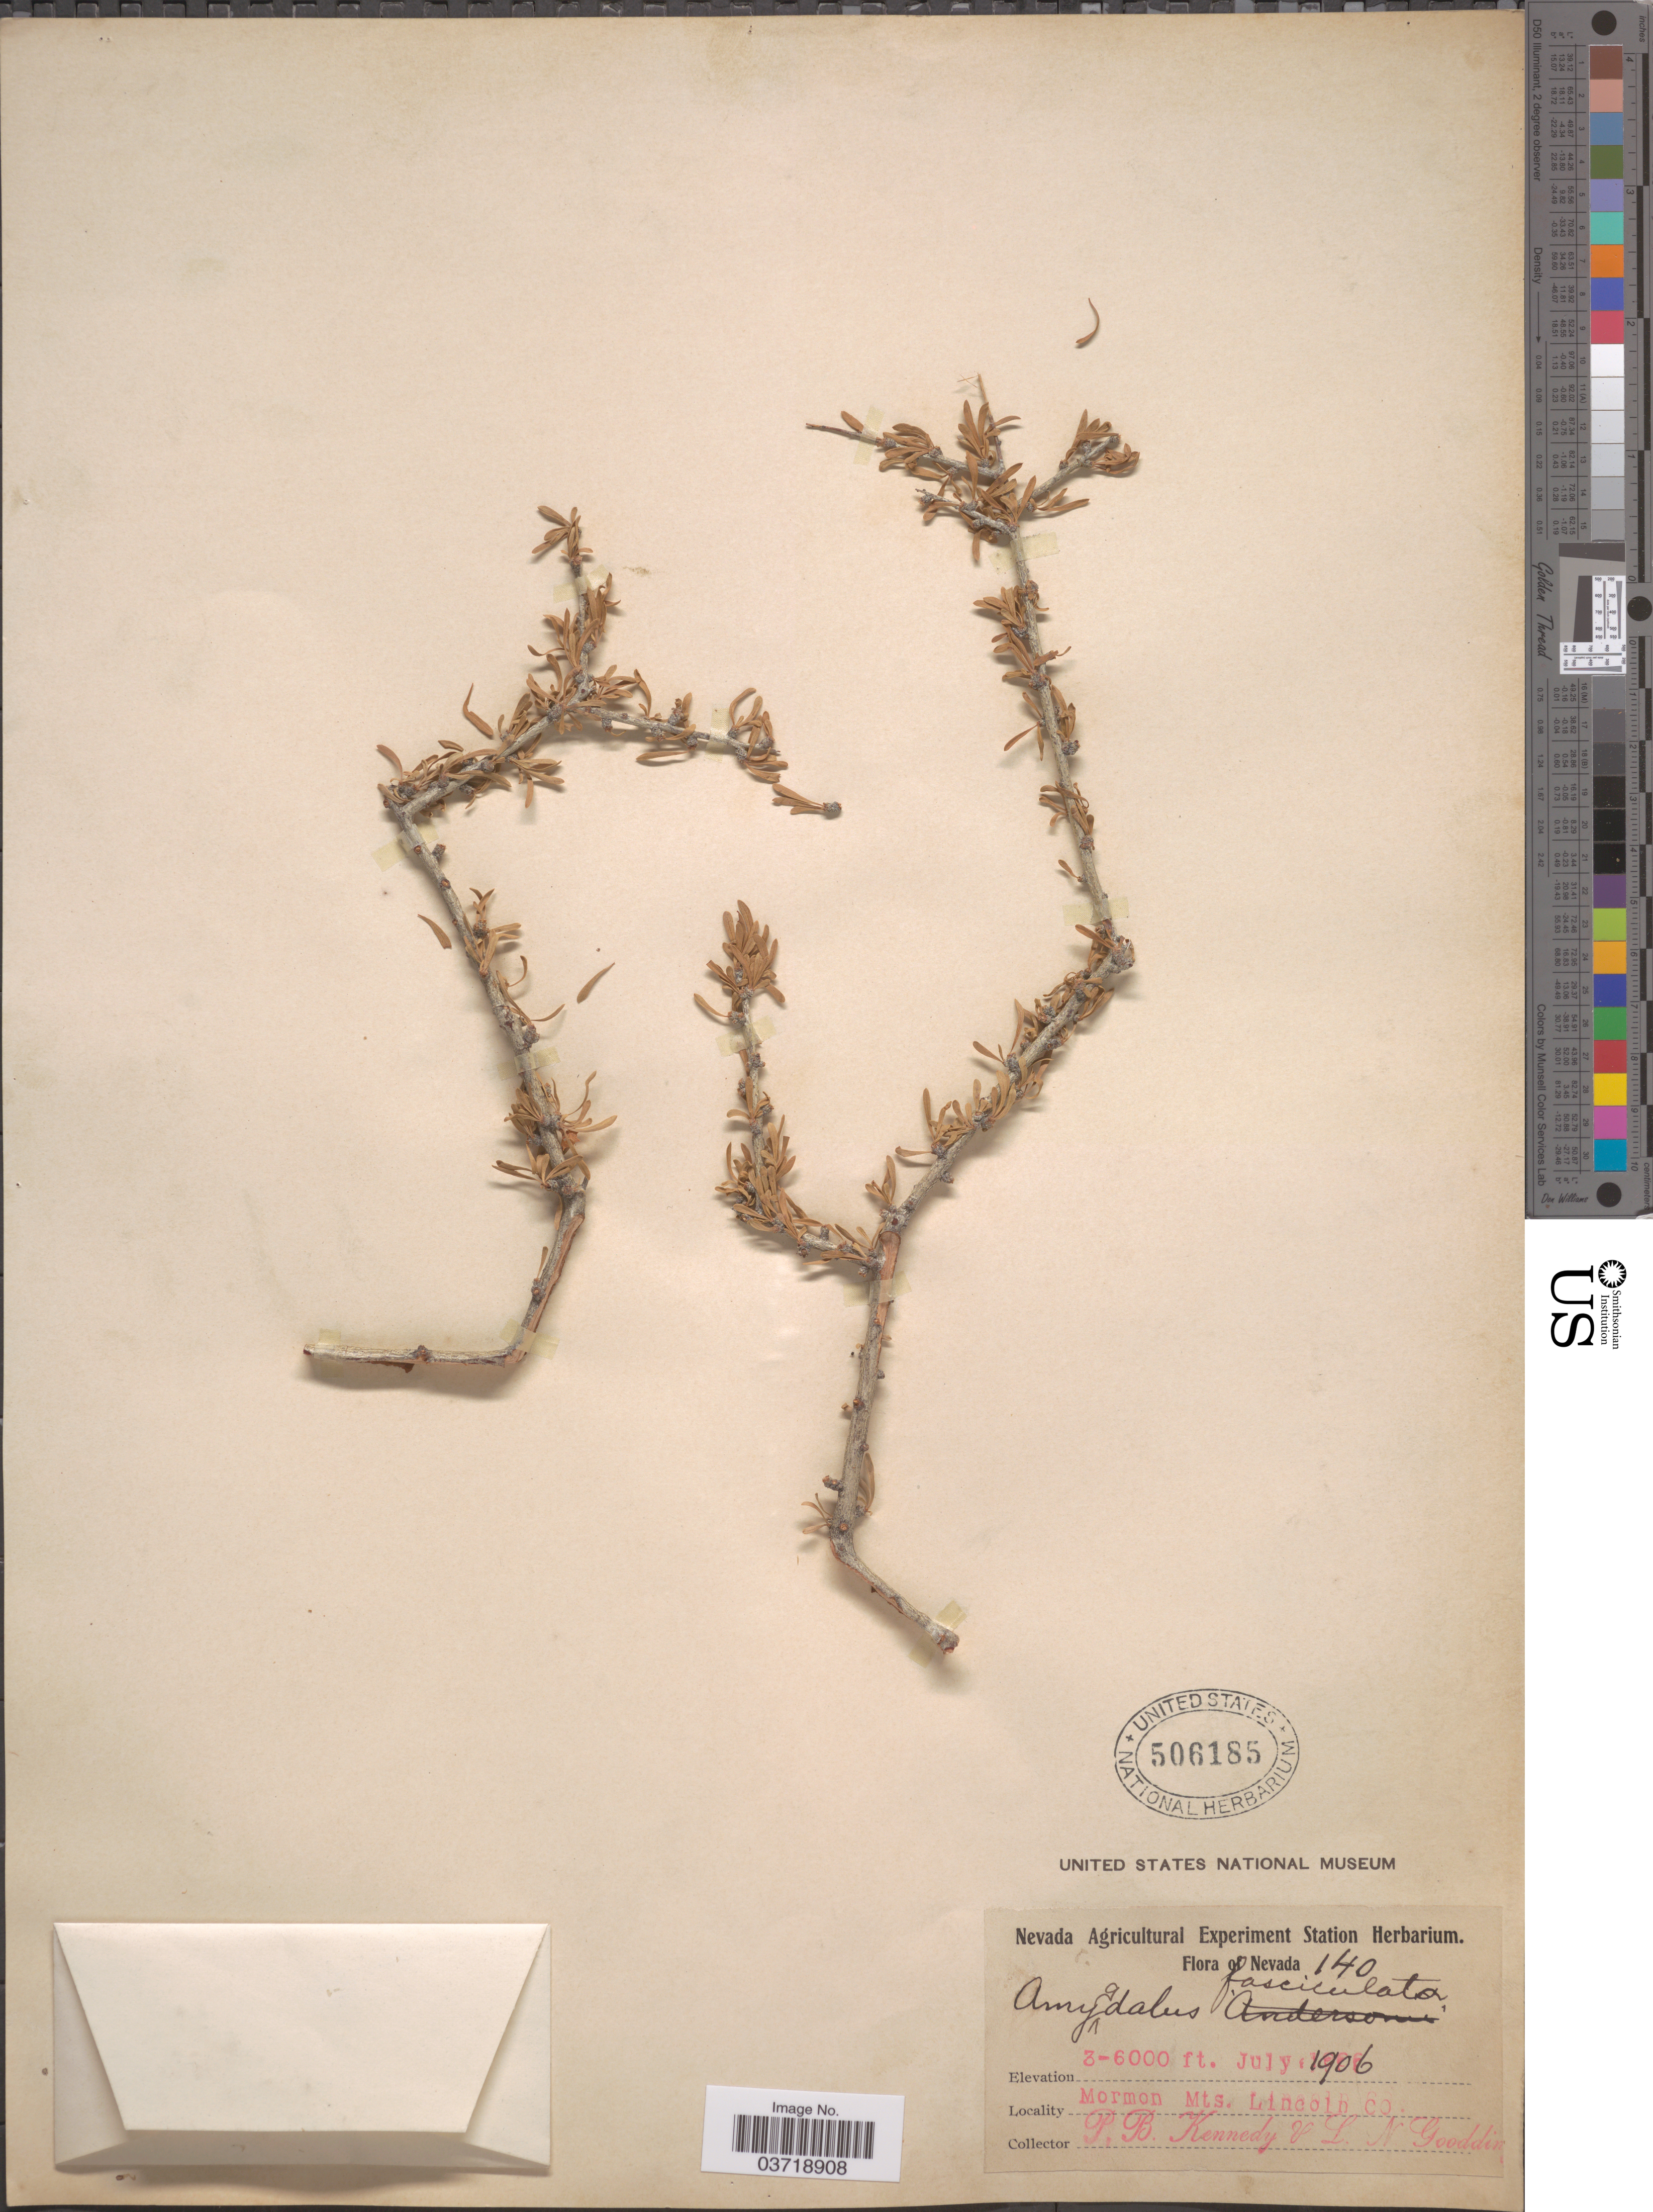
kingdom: Plantae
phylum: Tracheophyta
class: Magnoliopsida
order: Rosales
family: Rosaceae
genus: Prunus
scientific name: Prunus fasciculata var. fasciculata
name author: (Torr.) A. Gray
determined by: Strong, Mark T., (BOT), Smithsonian Institution - National Museum of Natural History (UNITED STATES)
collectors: P. B. Kennedy & L. N. Goodding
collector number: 140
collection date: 1906-07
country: United States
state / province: Nevada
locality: Mormon Mts. Lincoln Co.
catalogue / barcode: US 506185